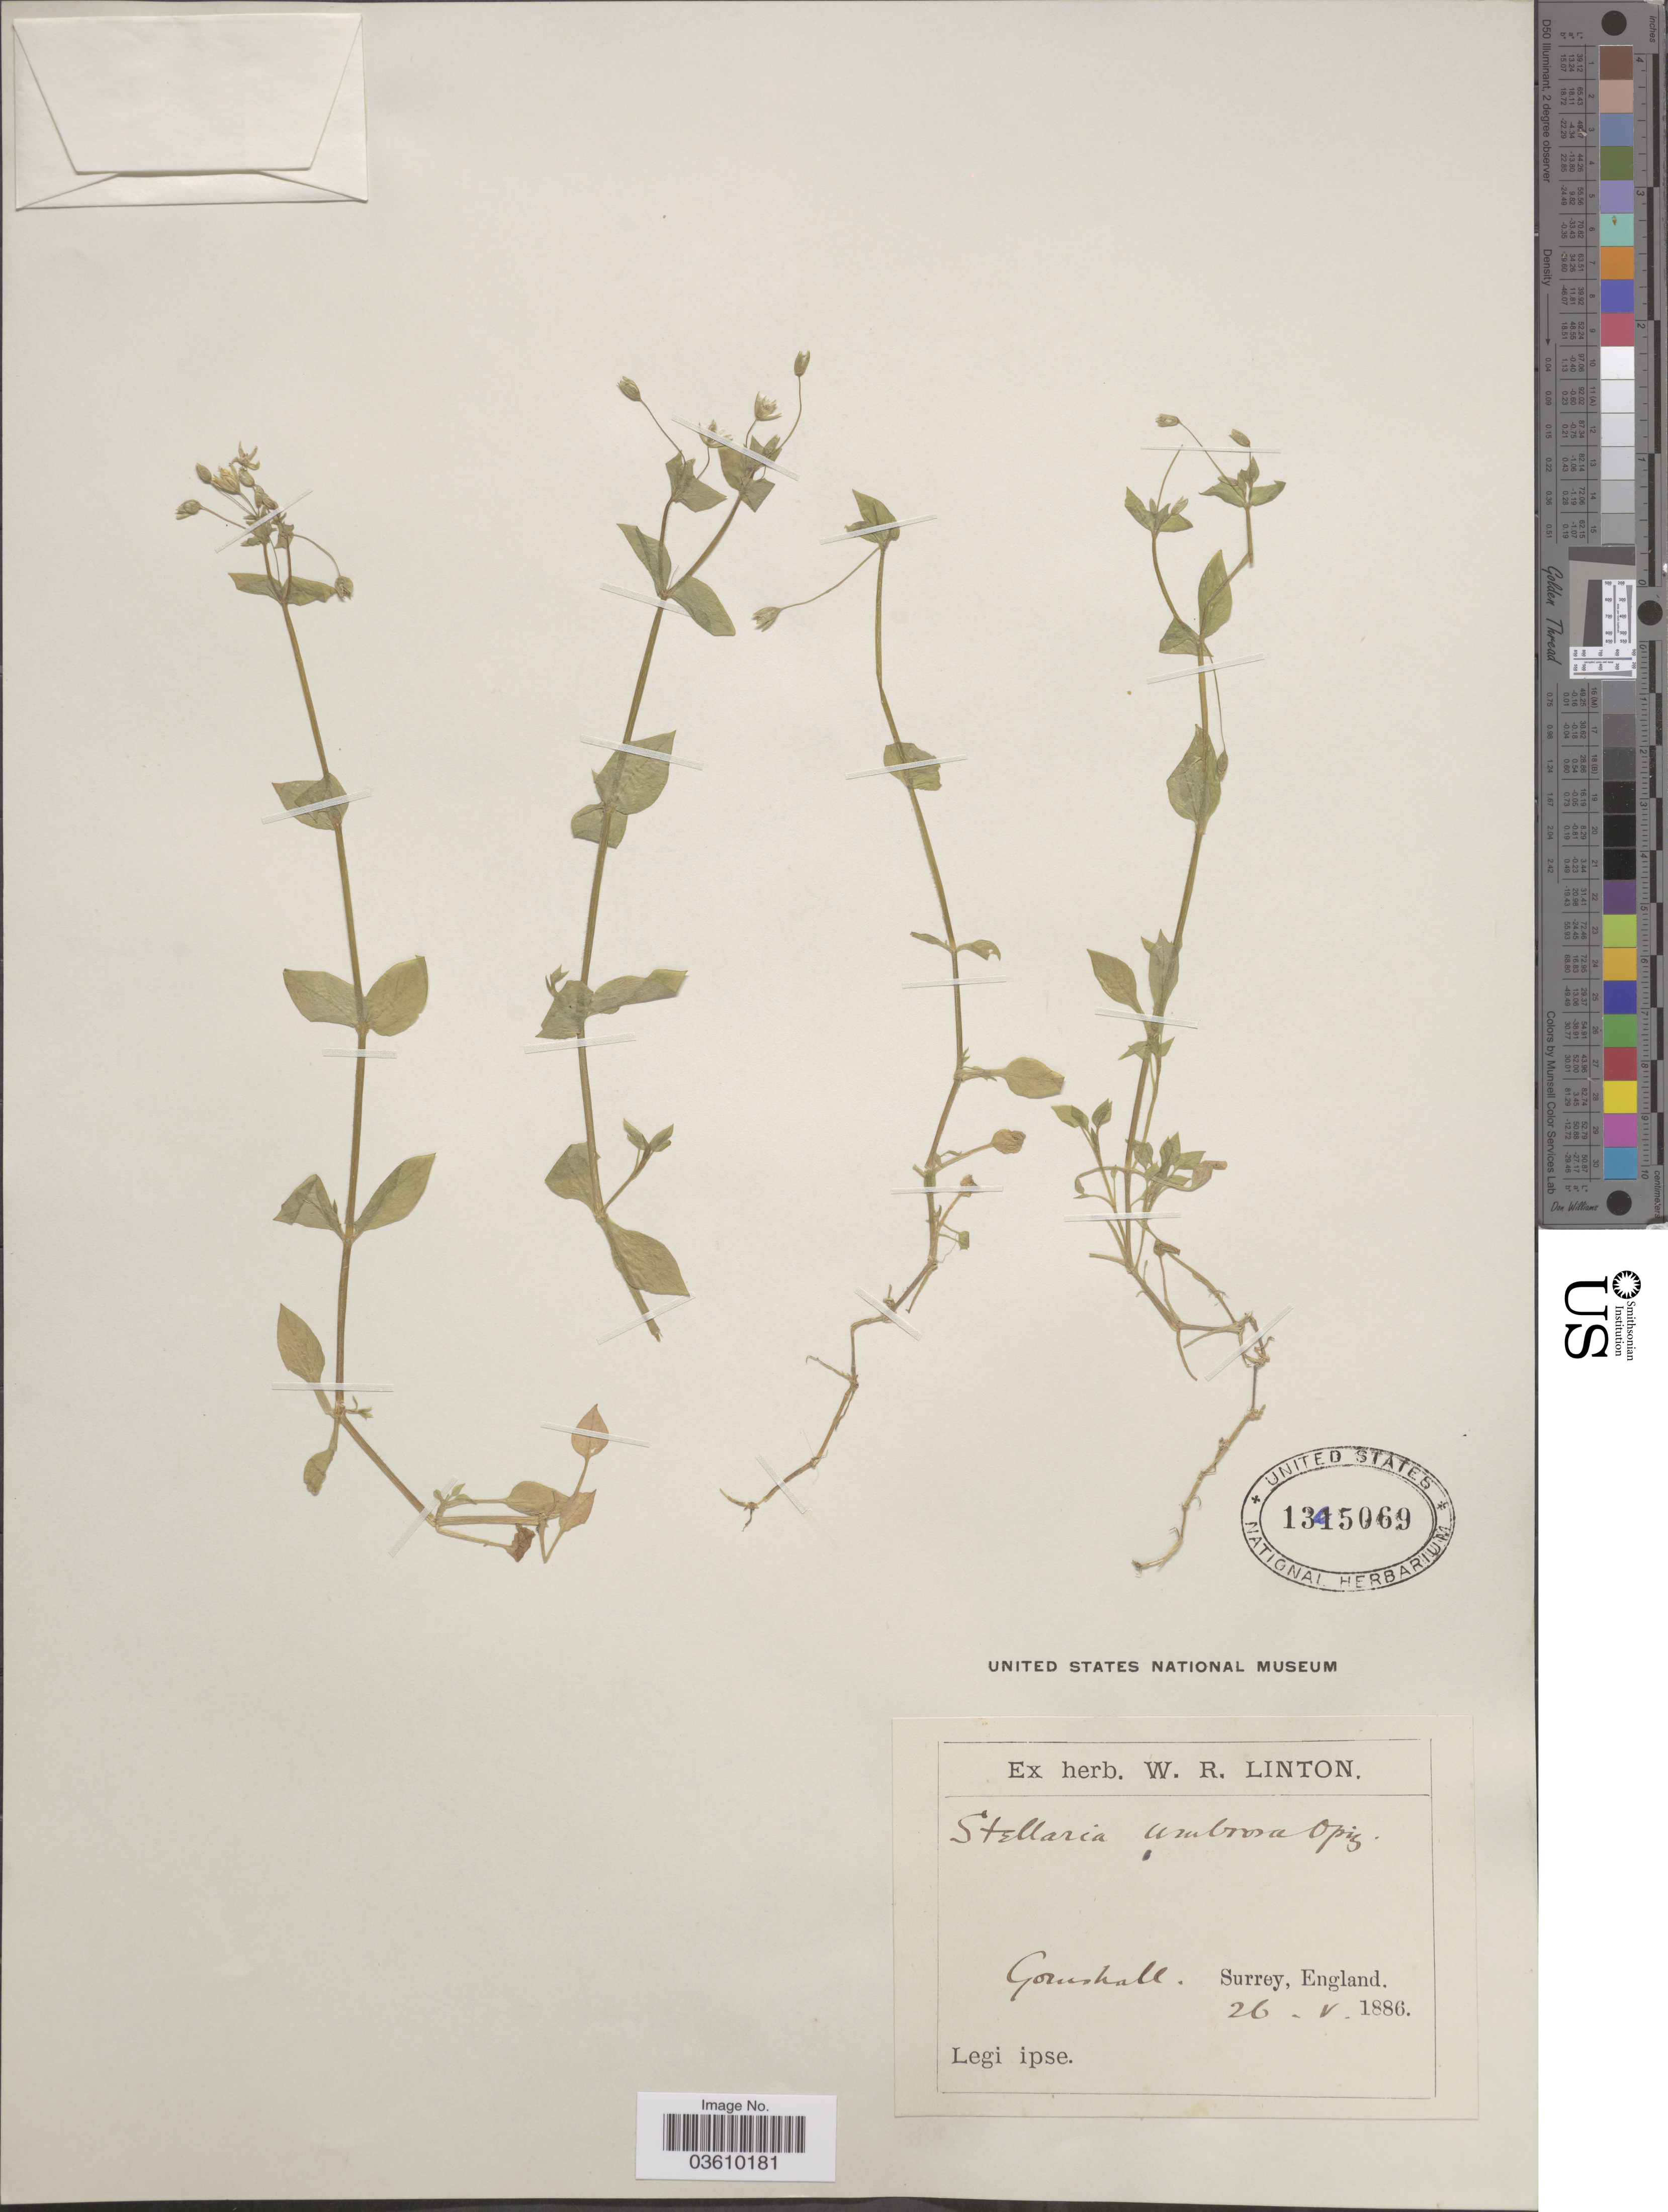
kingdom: Plantae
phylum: Tracheophyta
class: Magnoliopsida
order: Caryophyllales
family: Caryophyllaceae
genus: Stellaria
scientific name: Stellaria umbrosa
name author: Opiz & Rupr.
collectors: W. Linton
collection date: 1886-05-26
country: United Kingdom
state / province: England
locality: Gomshall. Surrey.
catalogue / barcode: US 1395069